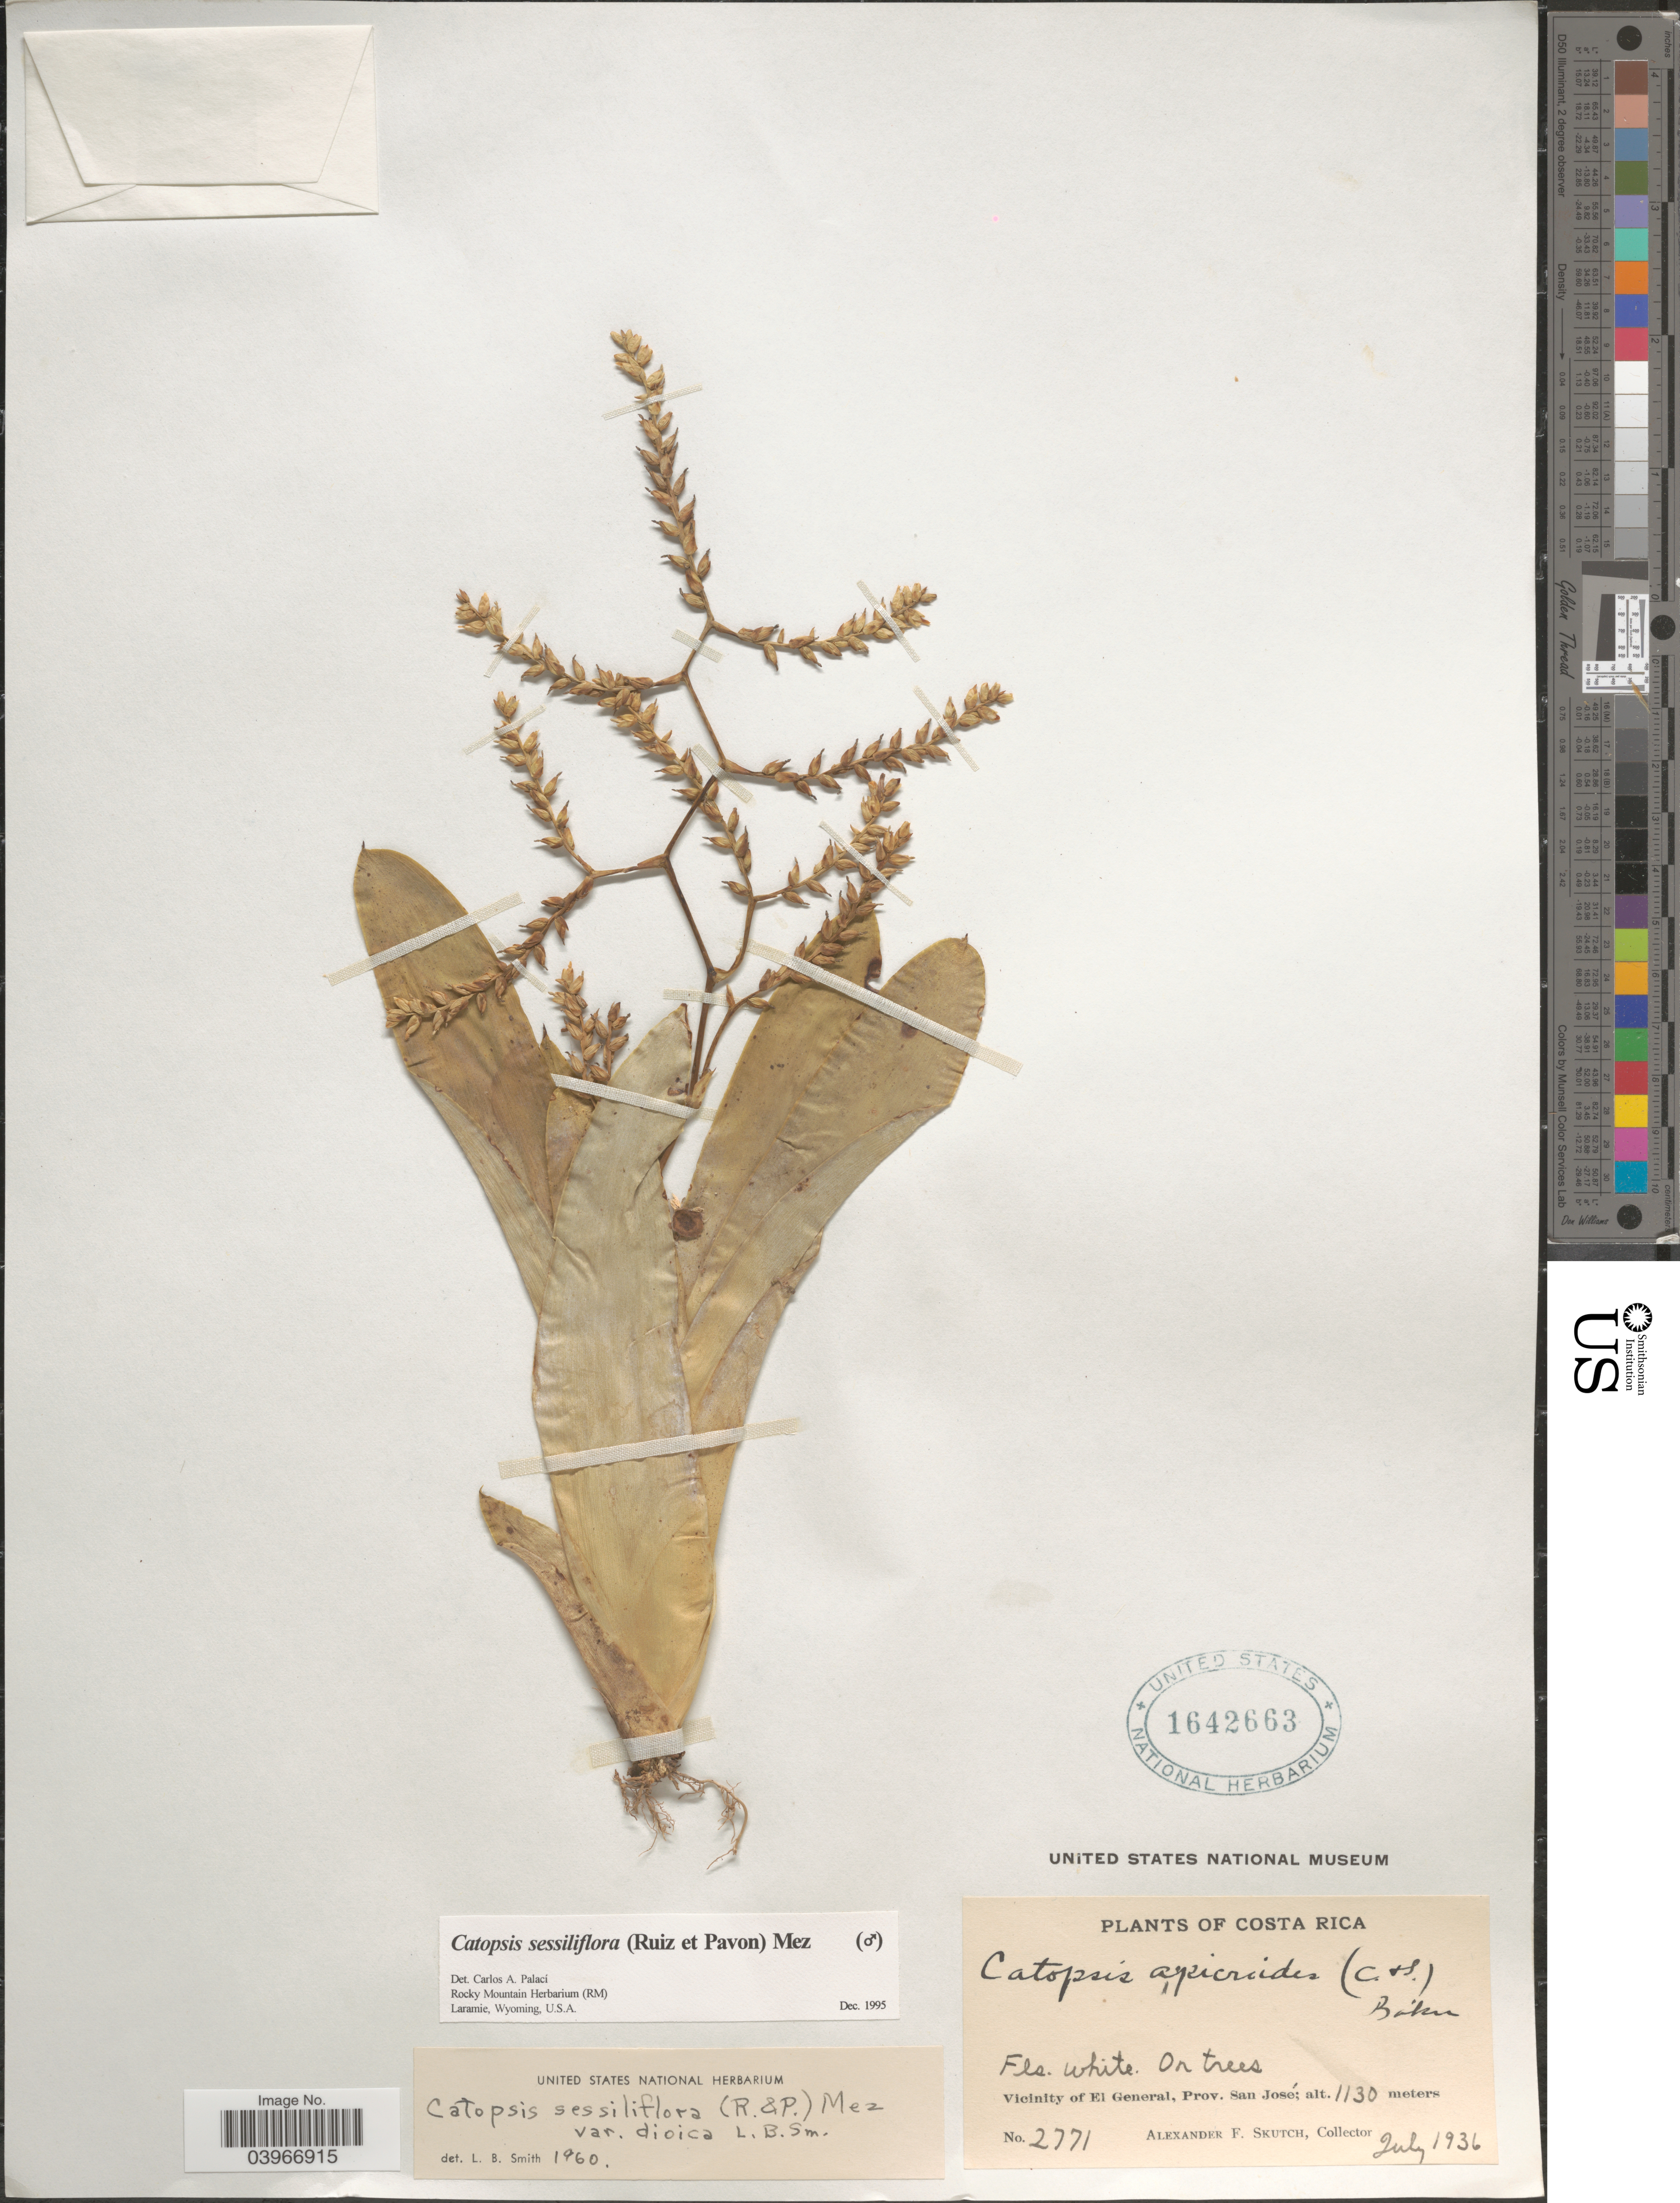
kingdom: Plantae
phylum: Tracheophyta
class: Liliopsida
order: Poales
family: Bromeliaceae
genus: Catopsis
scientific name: Catopsis sessiliflora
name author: (Ruiz & Pav.) Mez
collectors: A. F. Skutch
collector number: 2771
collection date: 1936-07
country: Costa Rica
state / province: San José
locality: Vicinity of El General.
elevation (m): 1130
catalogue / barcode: US 1642663